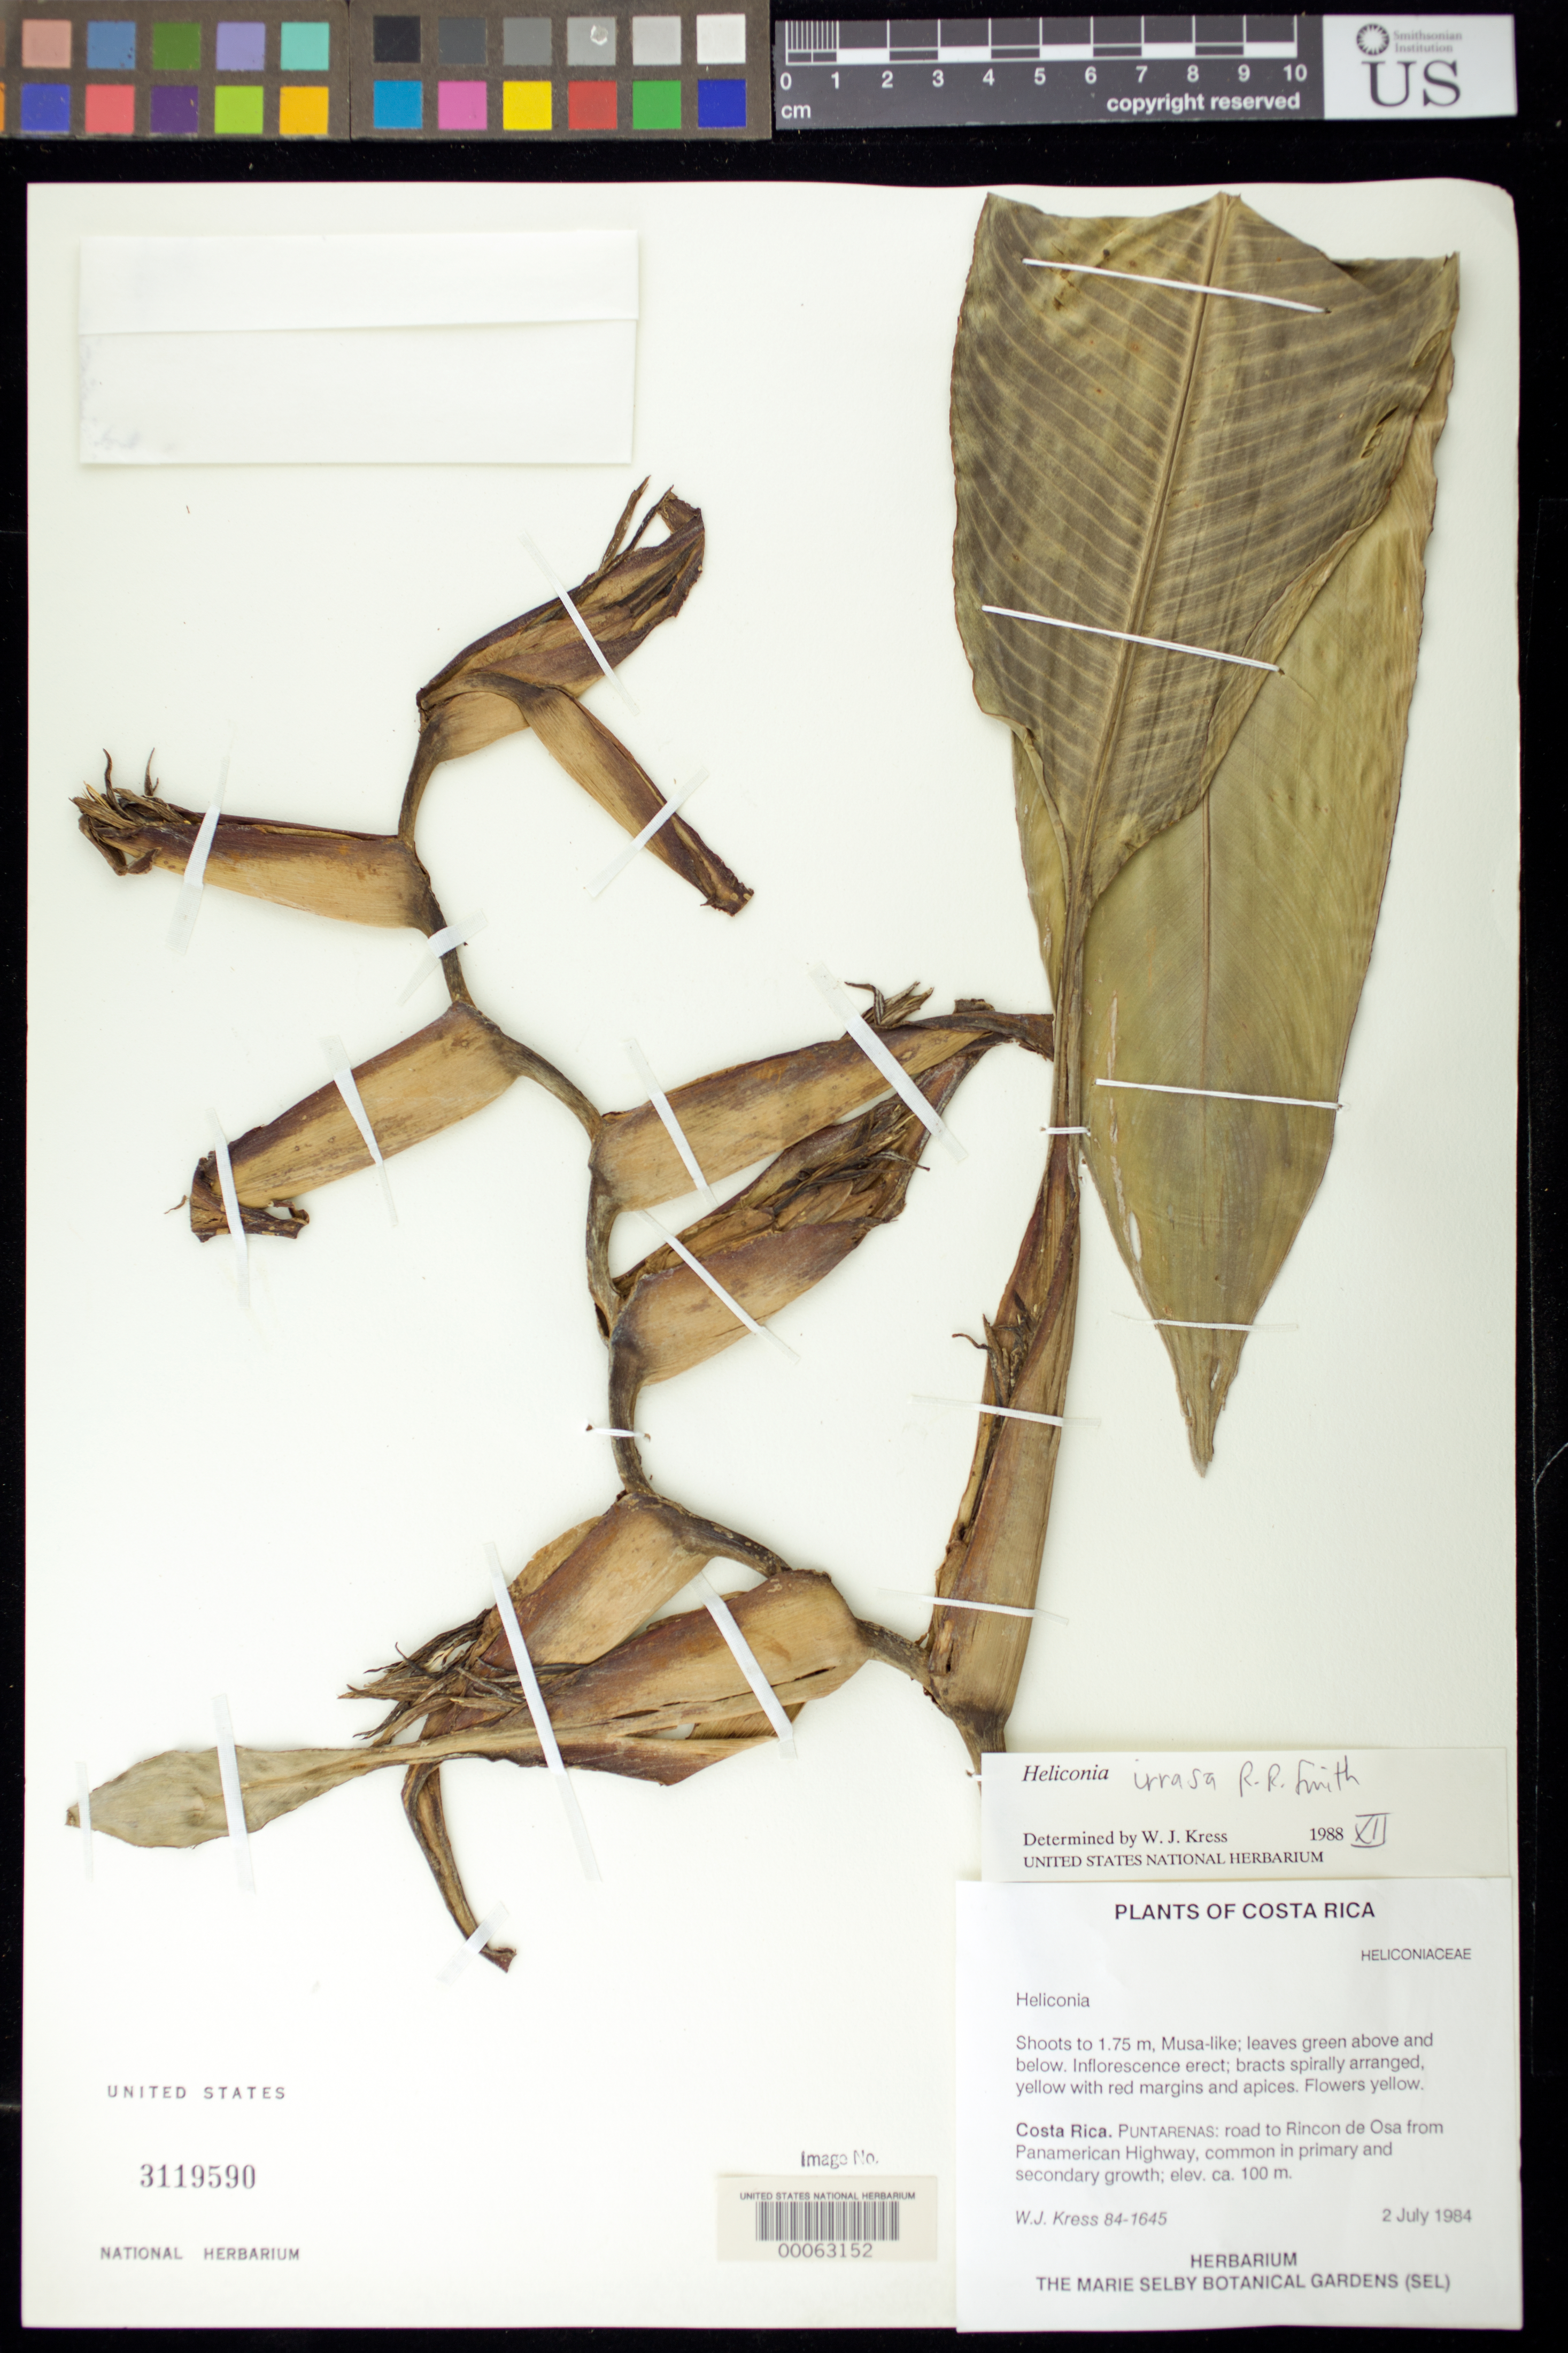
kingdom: Plantae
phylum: Tracheophyta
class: Liliopsida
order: Zingiberales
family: Heliconiaceae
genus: Heliconia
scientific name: Heliconia irrasa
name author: Lane ex R.R. Sm.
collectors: W. J. Kress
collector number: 84-1645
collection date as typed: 02 Jul 1984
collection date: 1984-07-02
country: Costa Rica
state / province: Puntarenas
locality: Road to rincon de osa from panamerican highway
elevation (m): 100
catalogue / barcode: US 3119590